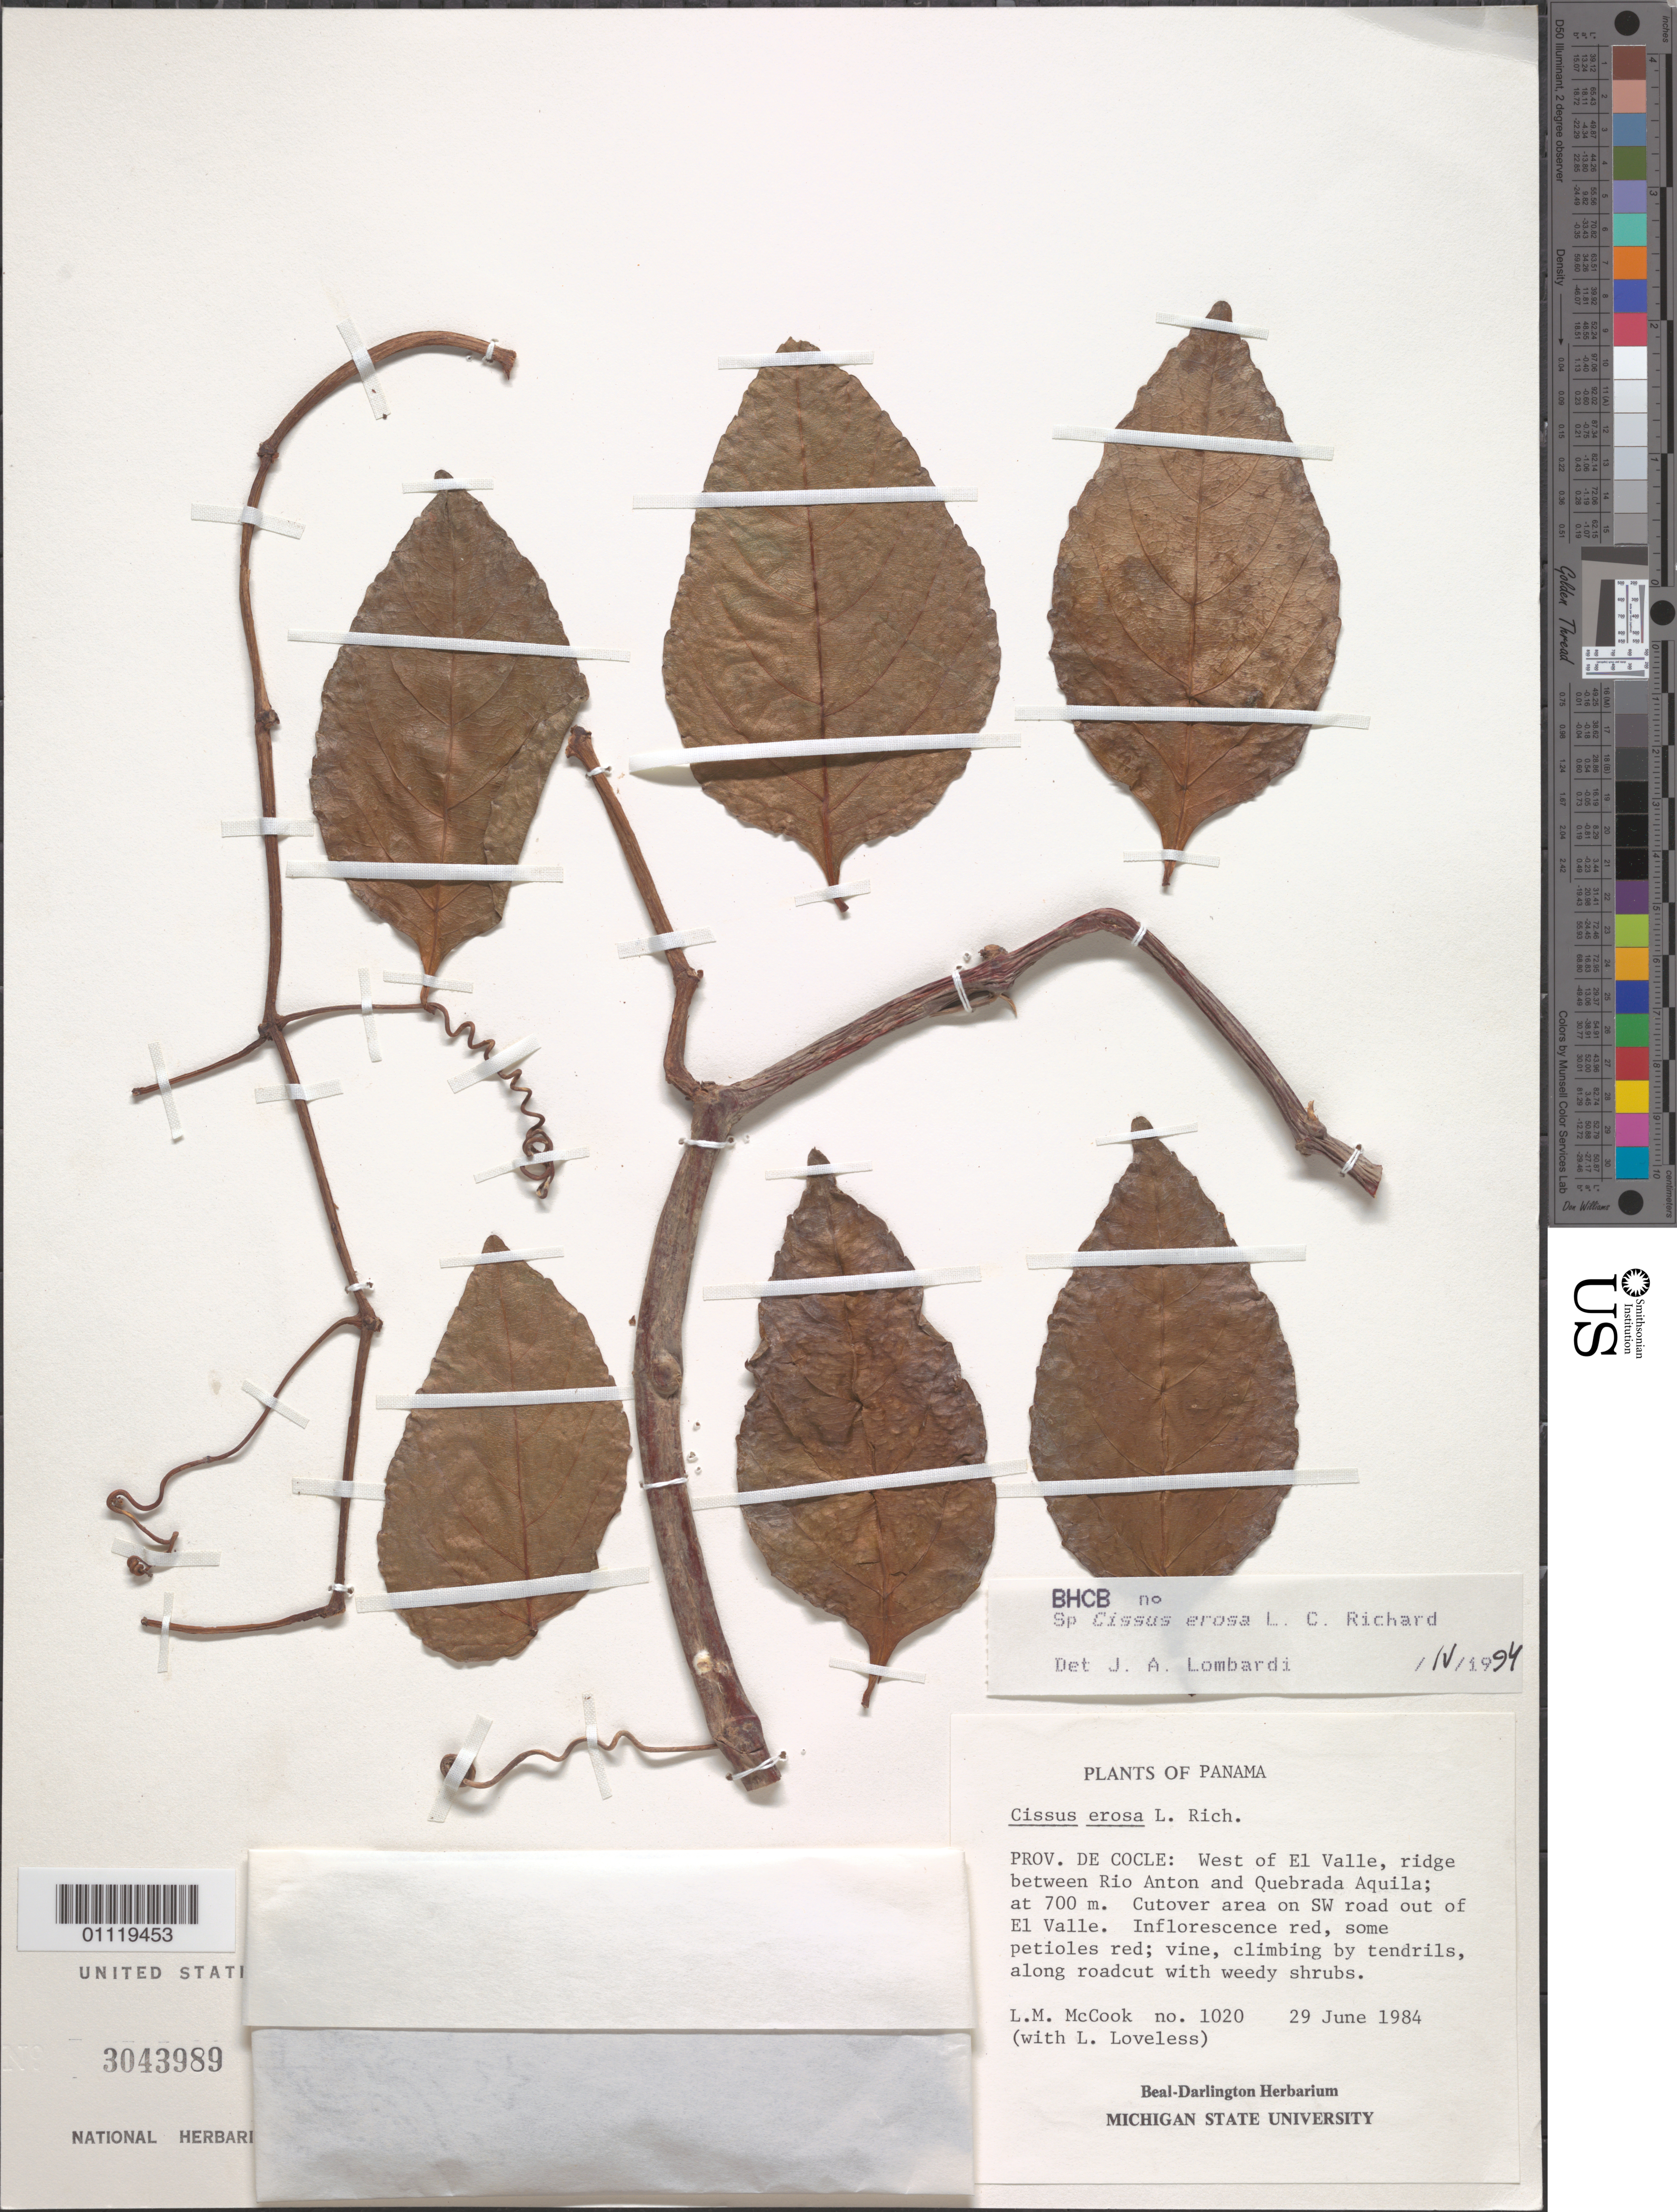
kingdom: Plantae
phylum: Tracheophyta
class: Magnoliopsida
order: Vitales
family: Vitaceae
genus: Cissus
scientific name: Cissus erosa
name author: Rich.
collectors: L. M. McCook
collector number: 1020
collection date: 1984-06-29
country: Panama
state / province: Coclé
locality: W of El Valle, ridge between Rio Anton and Quebrada Aquila; Cutover area on SW road out of El Valle.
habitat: Climbing by tendrils, along roadcut with shrubs. Vine.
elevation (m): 700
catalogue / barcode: US 3043989